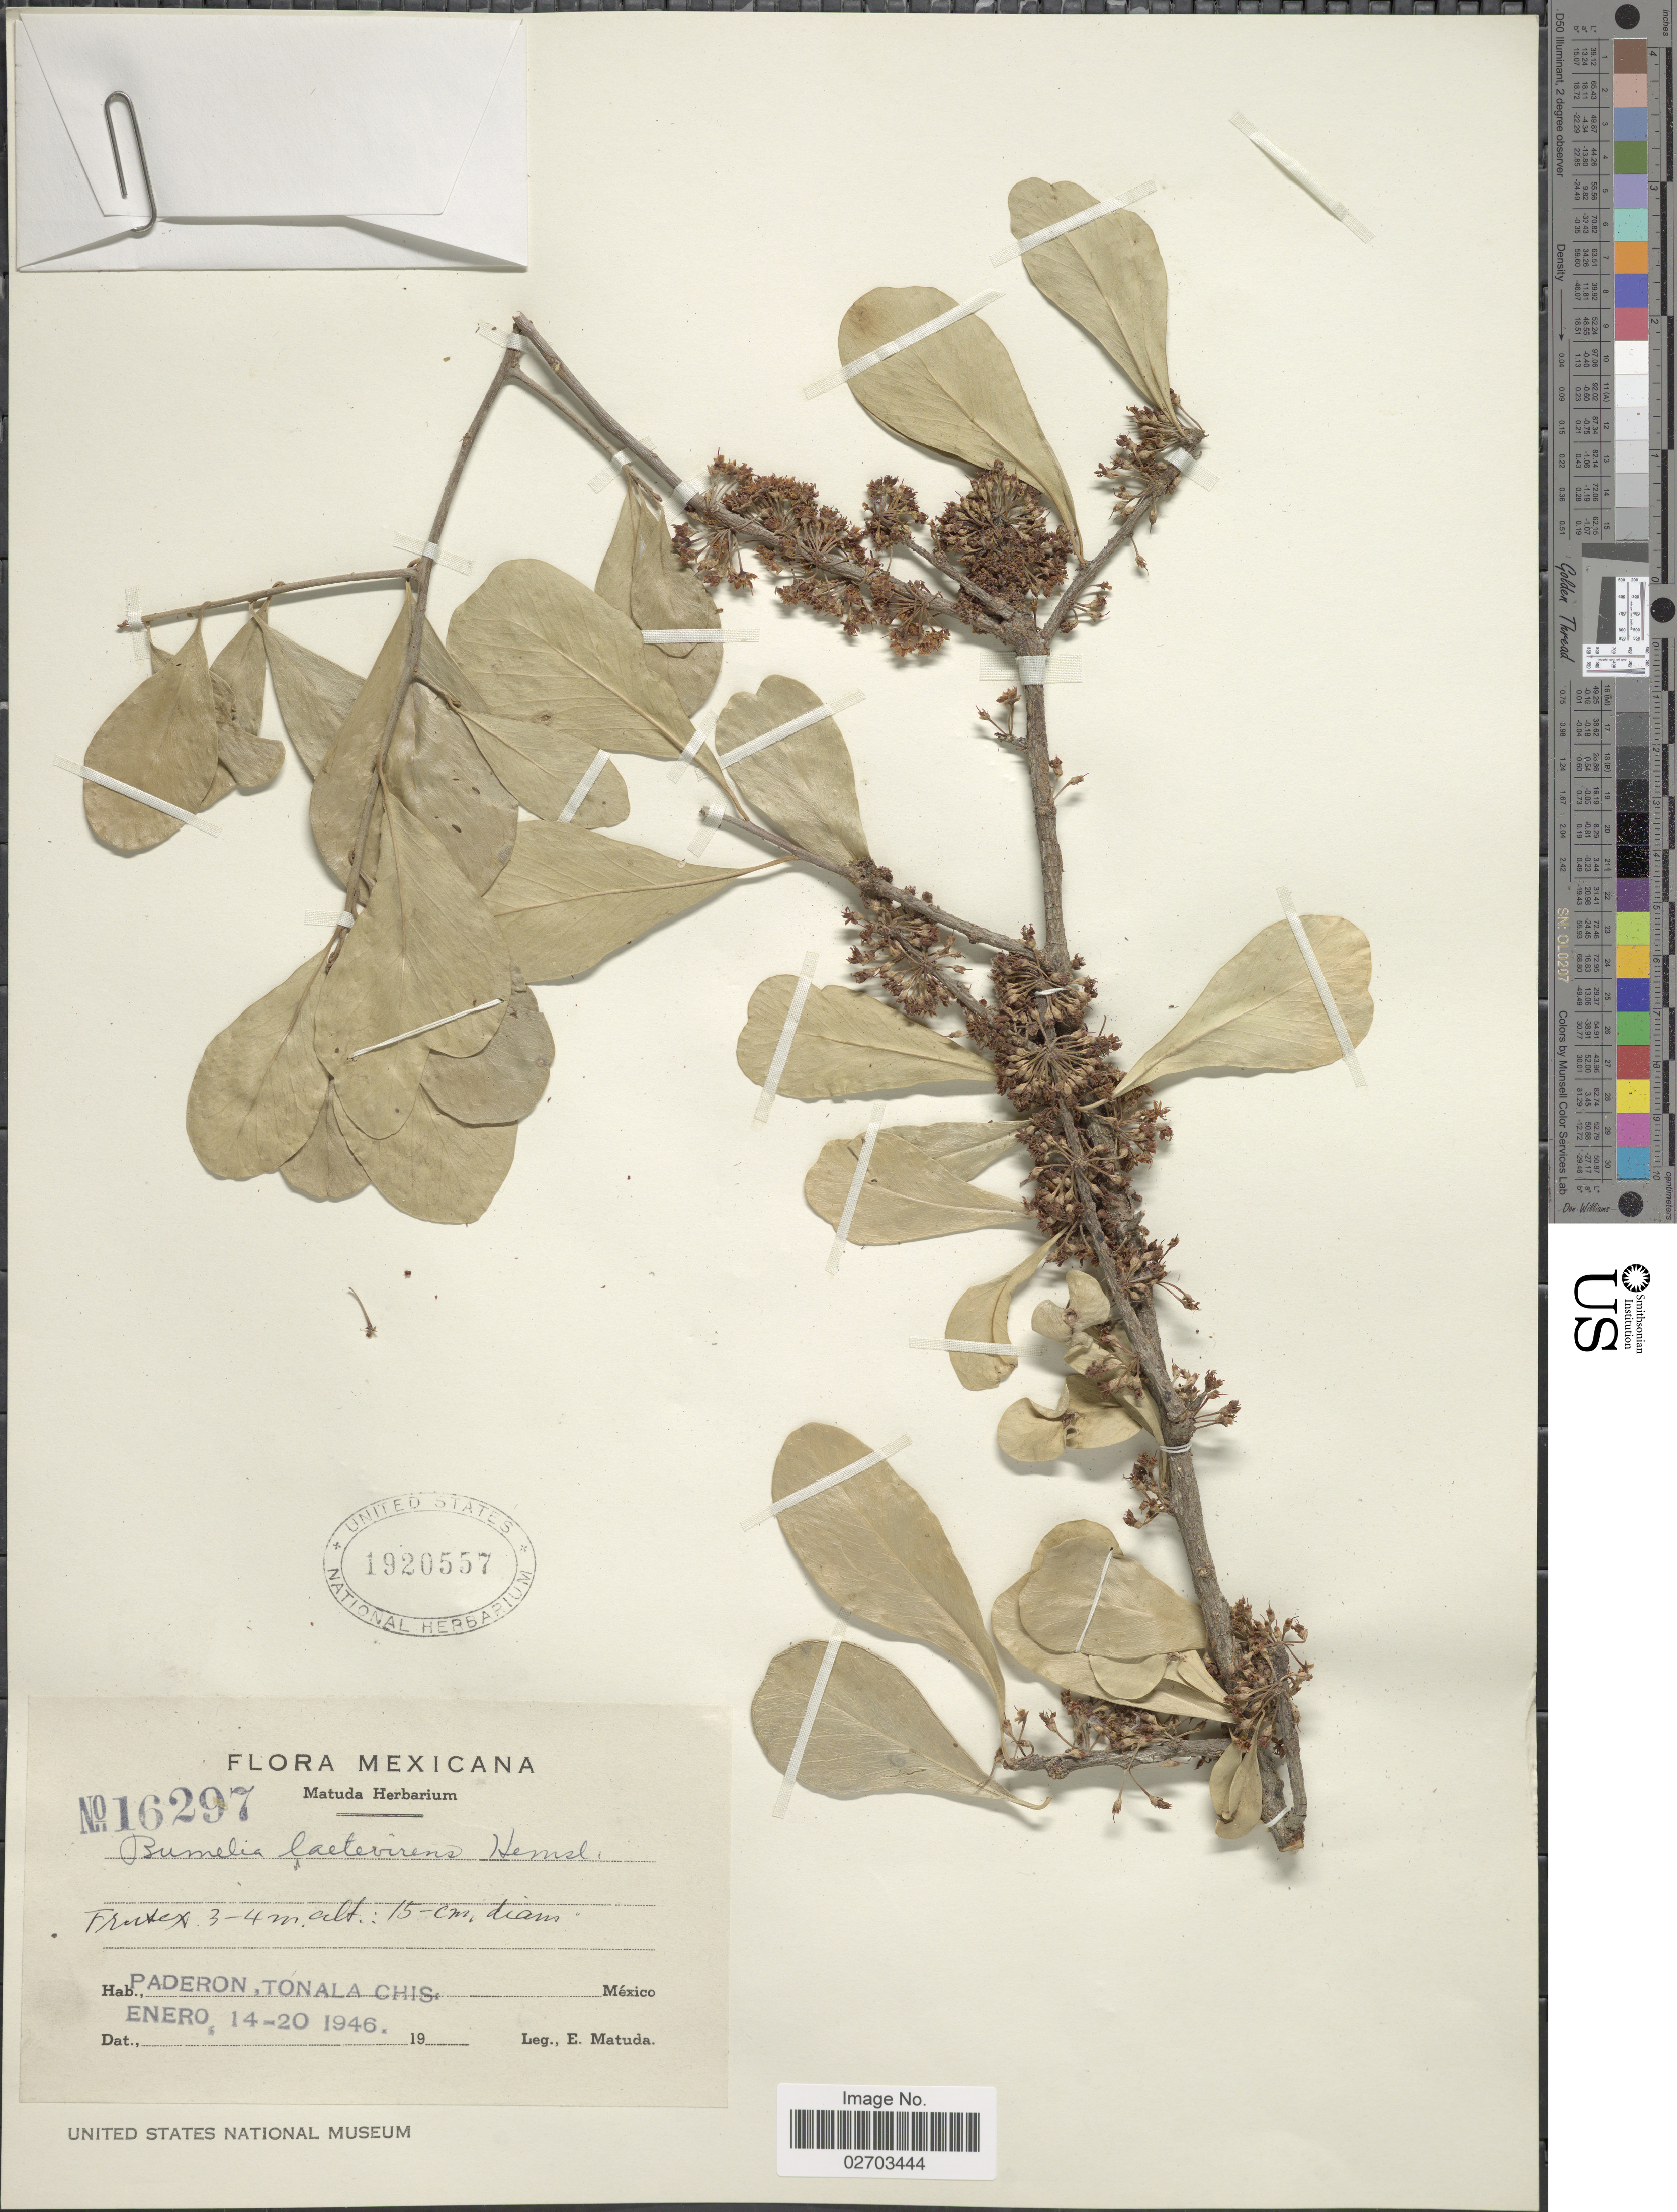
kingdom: Plantae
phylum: Tracheophyta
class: Magnoliopsida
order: Ericales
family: Sapotaceae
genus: Sideroxylon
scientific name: Sideroxylon celastrinum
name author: (Kunth) T.D. Penn.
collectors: E. Matuda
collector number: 16297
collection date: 1946-01-14/1946-01-20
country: Mexico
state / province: Chiapas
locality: Paderon, Tonala, Chis/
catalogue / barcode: US 1920557